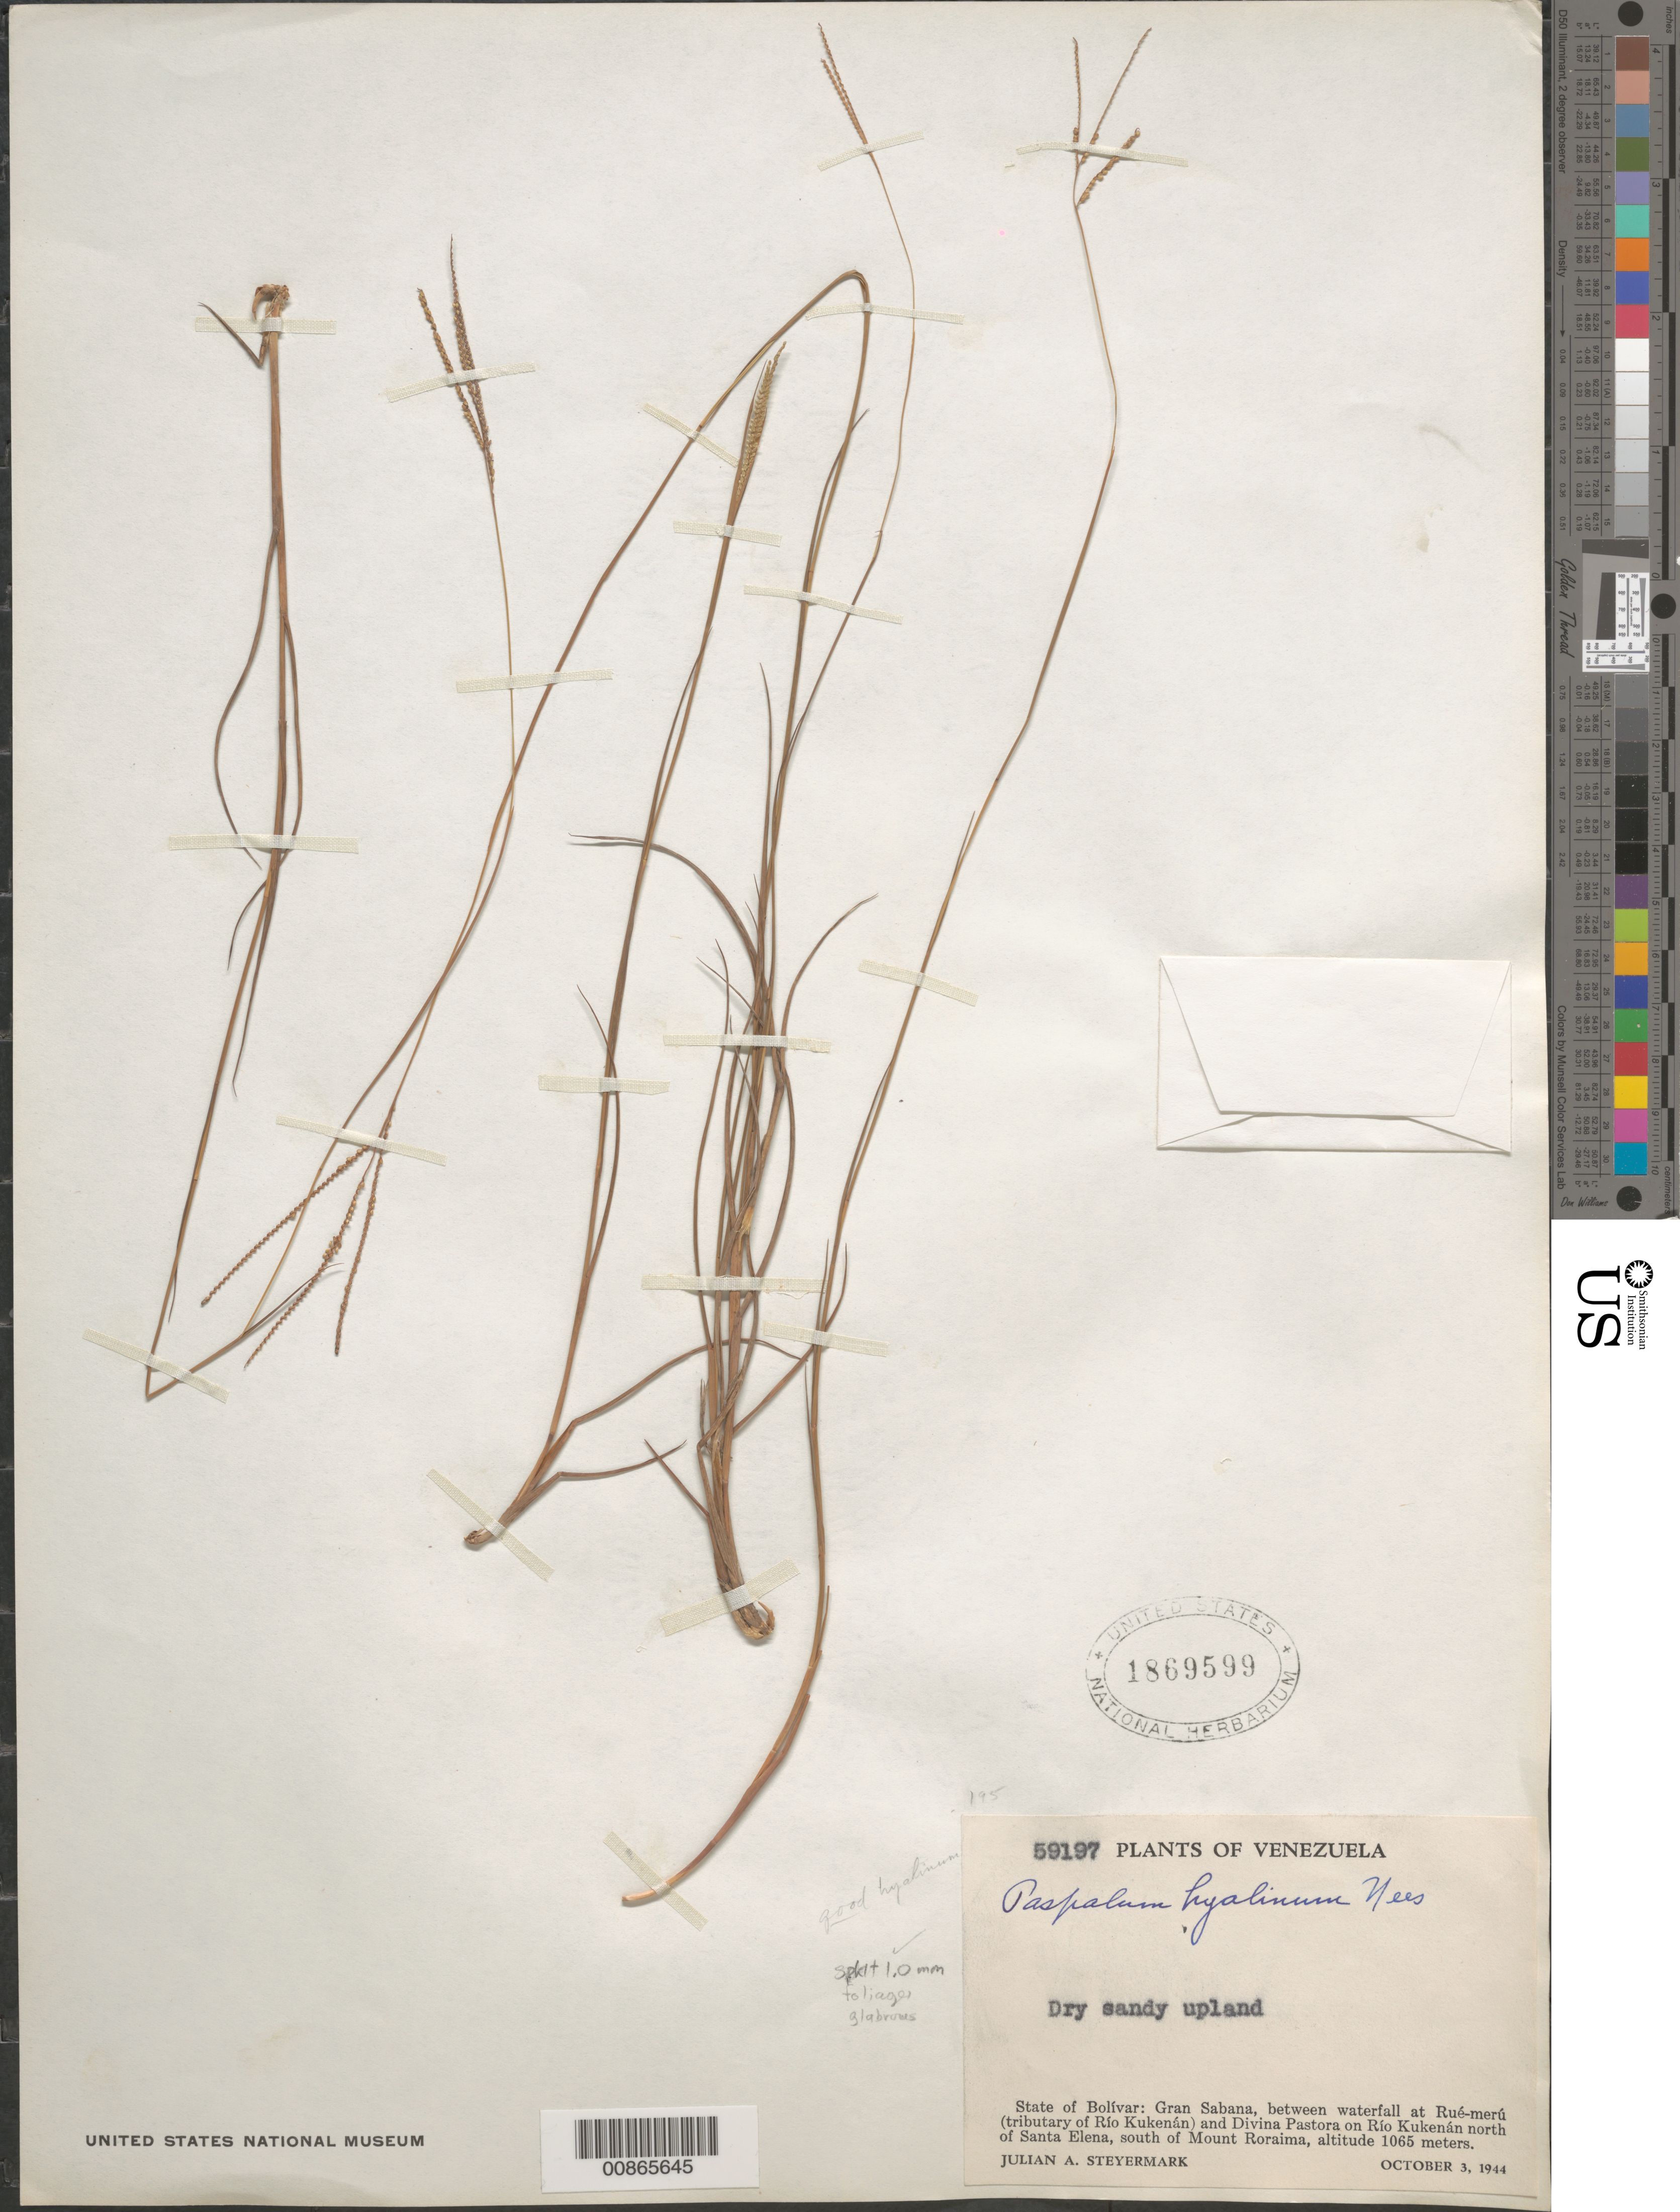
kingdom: Plantae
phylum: Tracheophyta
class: Liliopsida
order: Poales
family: Poaceae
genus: Paspalum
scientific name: Paspalum hyalinum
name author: Nees ex Trin.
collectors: J. Steyermark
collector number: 59197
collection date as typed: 3-Oct-44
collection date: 1944-10-03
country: Venezuela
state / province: Bolívar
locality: Gran Sabana, between waterfall at Rué-merú (trib of Río Kukenán) and Divina Pastora on Río Kukenán, north of Santa Elena, south of Mount Roraima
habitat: Dry sandy upland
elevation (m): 1065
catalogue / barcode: US 1869599